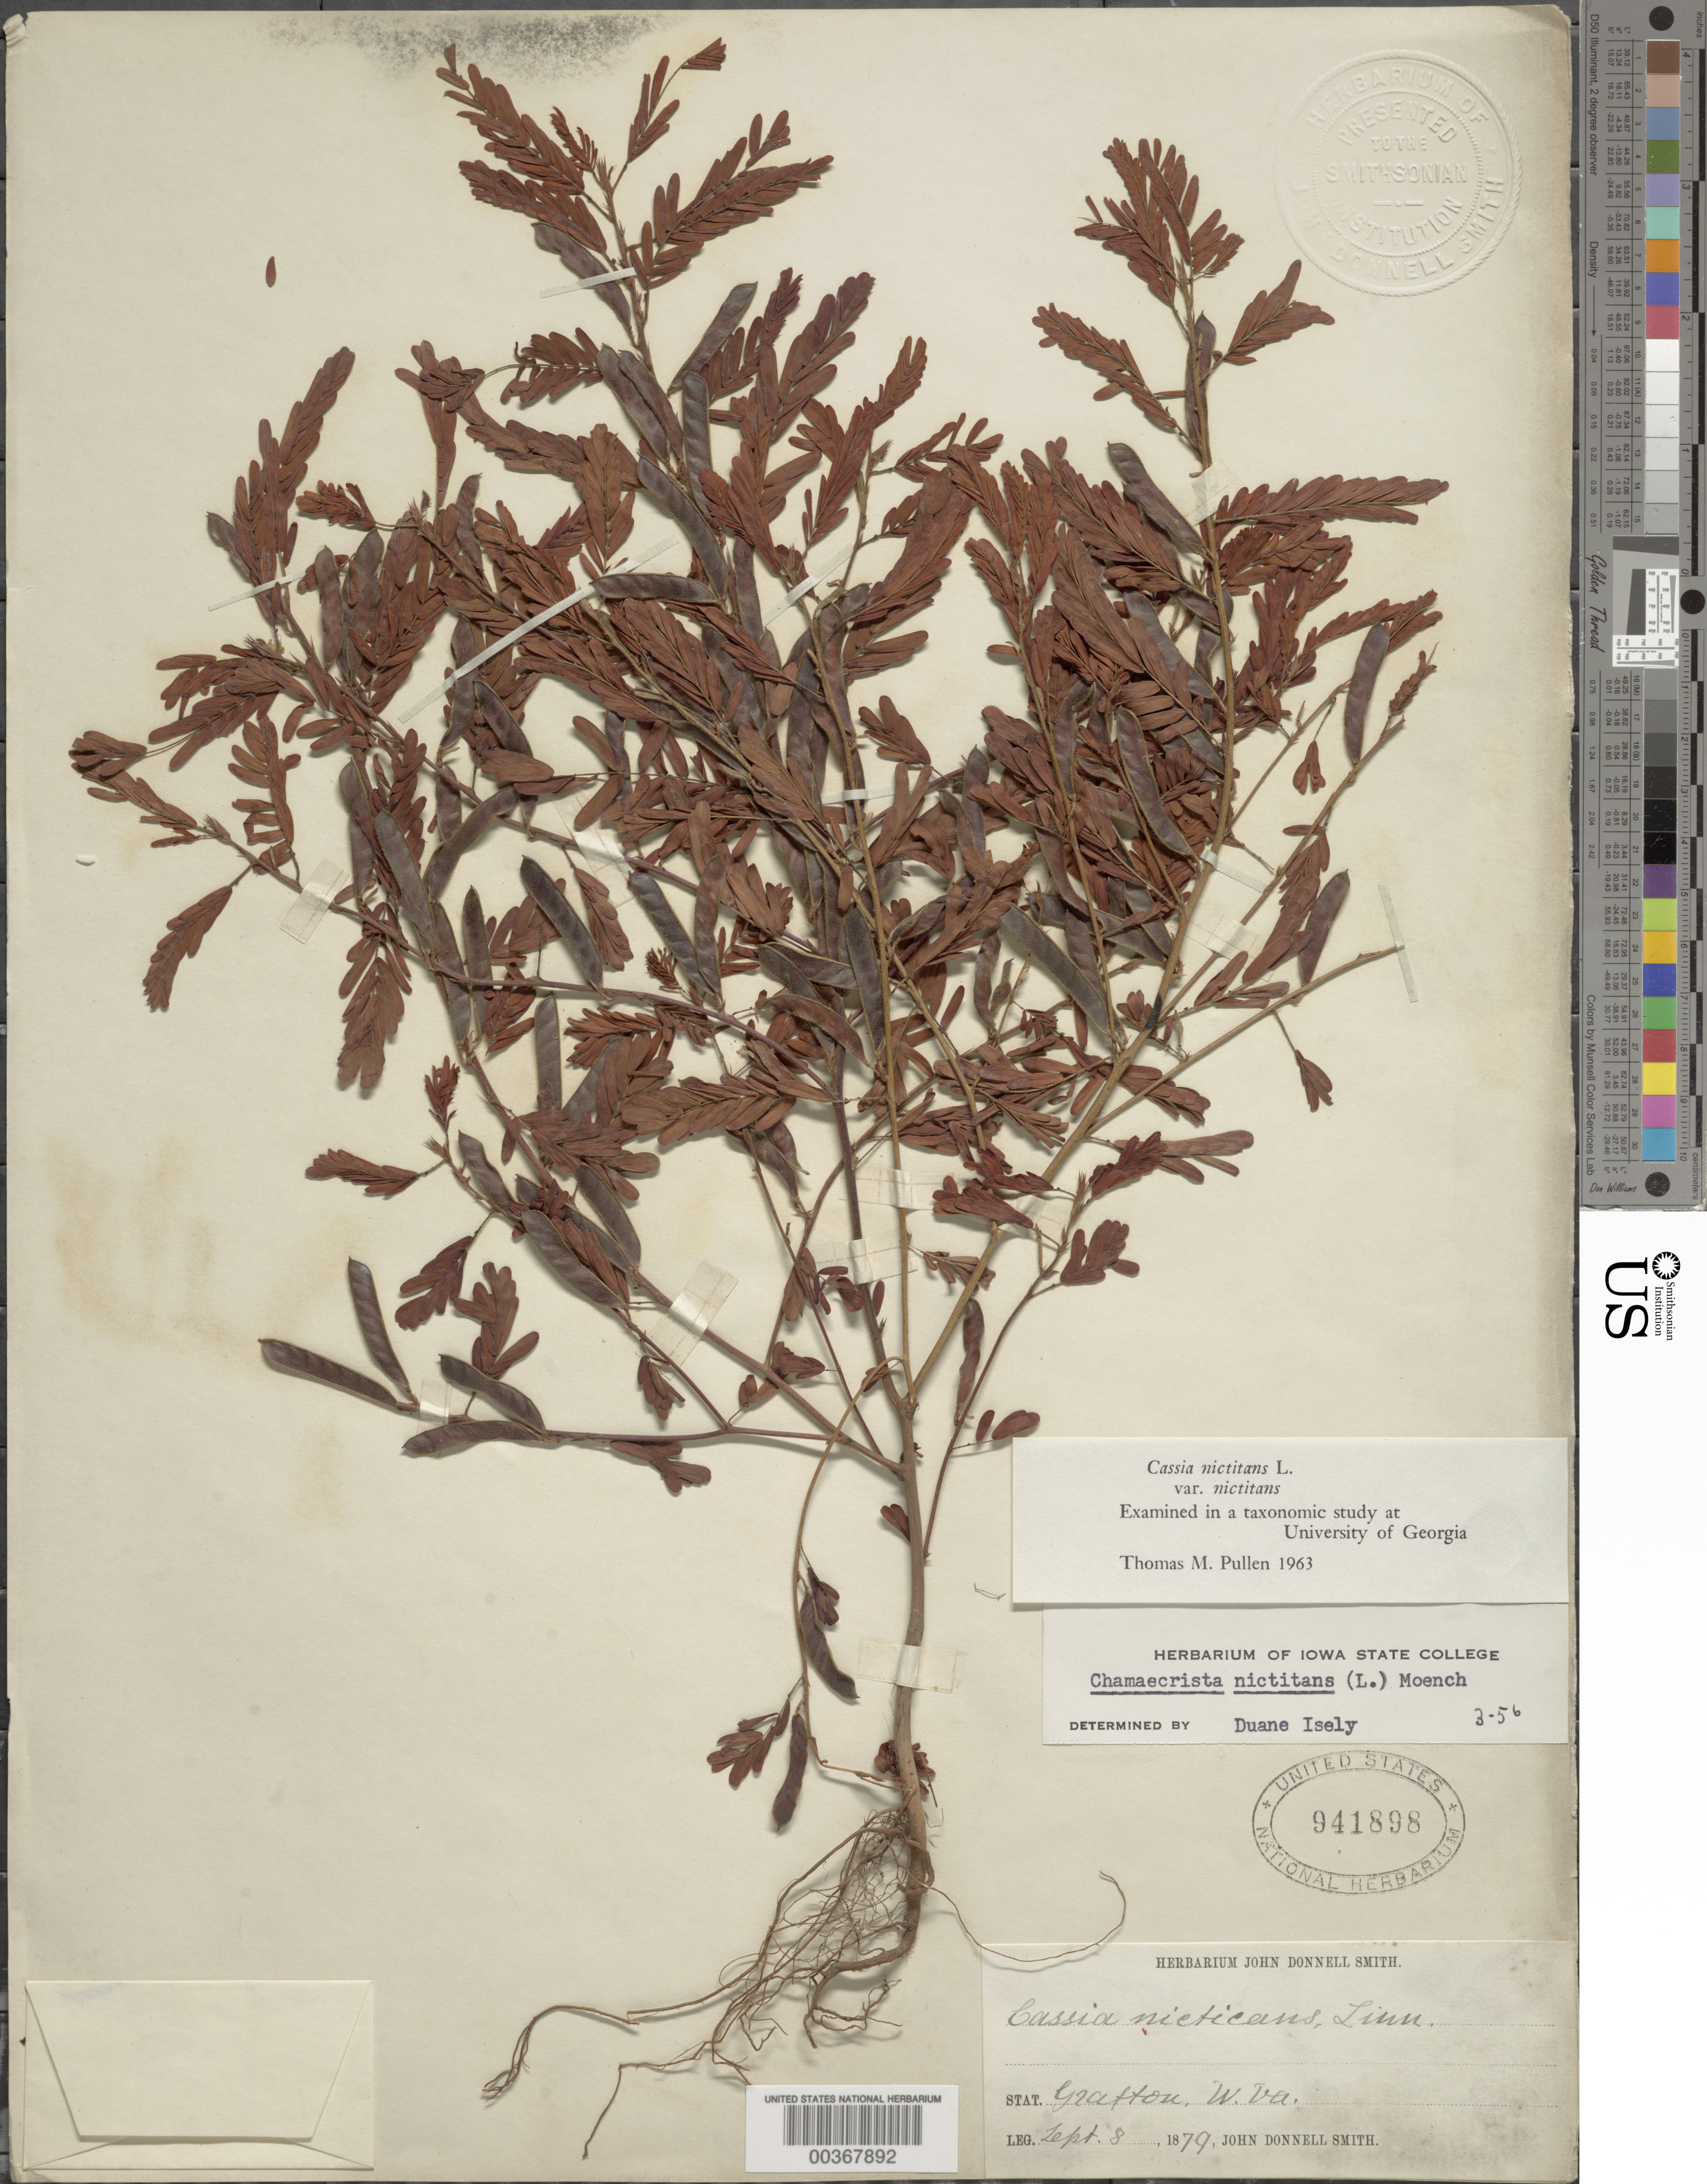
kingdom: Plantae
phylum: Tracheophyta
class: Magnoliopsida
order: Fabales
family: Fabaceae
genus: Chamaecrista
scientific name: Chamaecrista nictitans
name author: (L.) Moench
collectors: J. Donnell Smith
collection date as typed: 08 Sep 1879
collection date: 1879-09-08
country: United States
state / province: West Virginia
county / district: Taylor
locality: Grafton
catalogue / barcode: US 941898